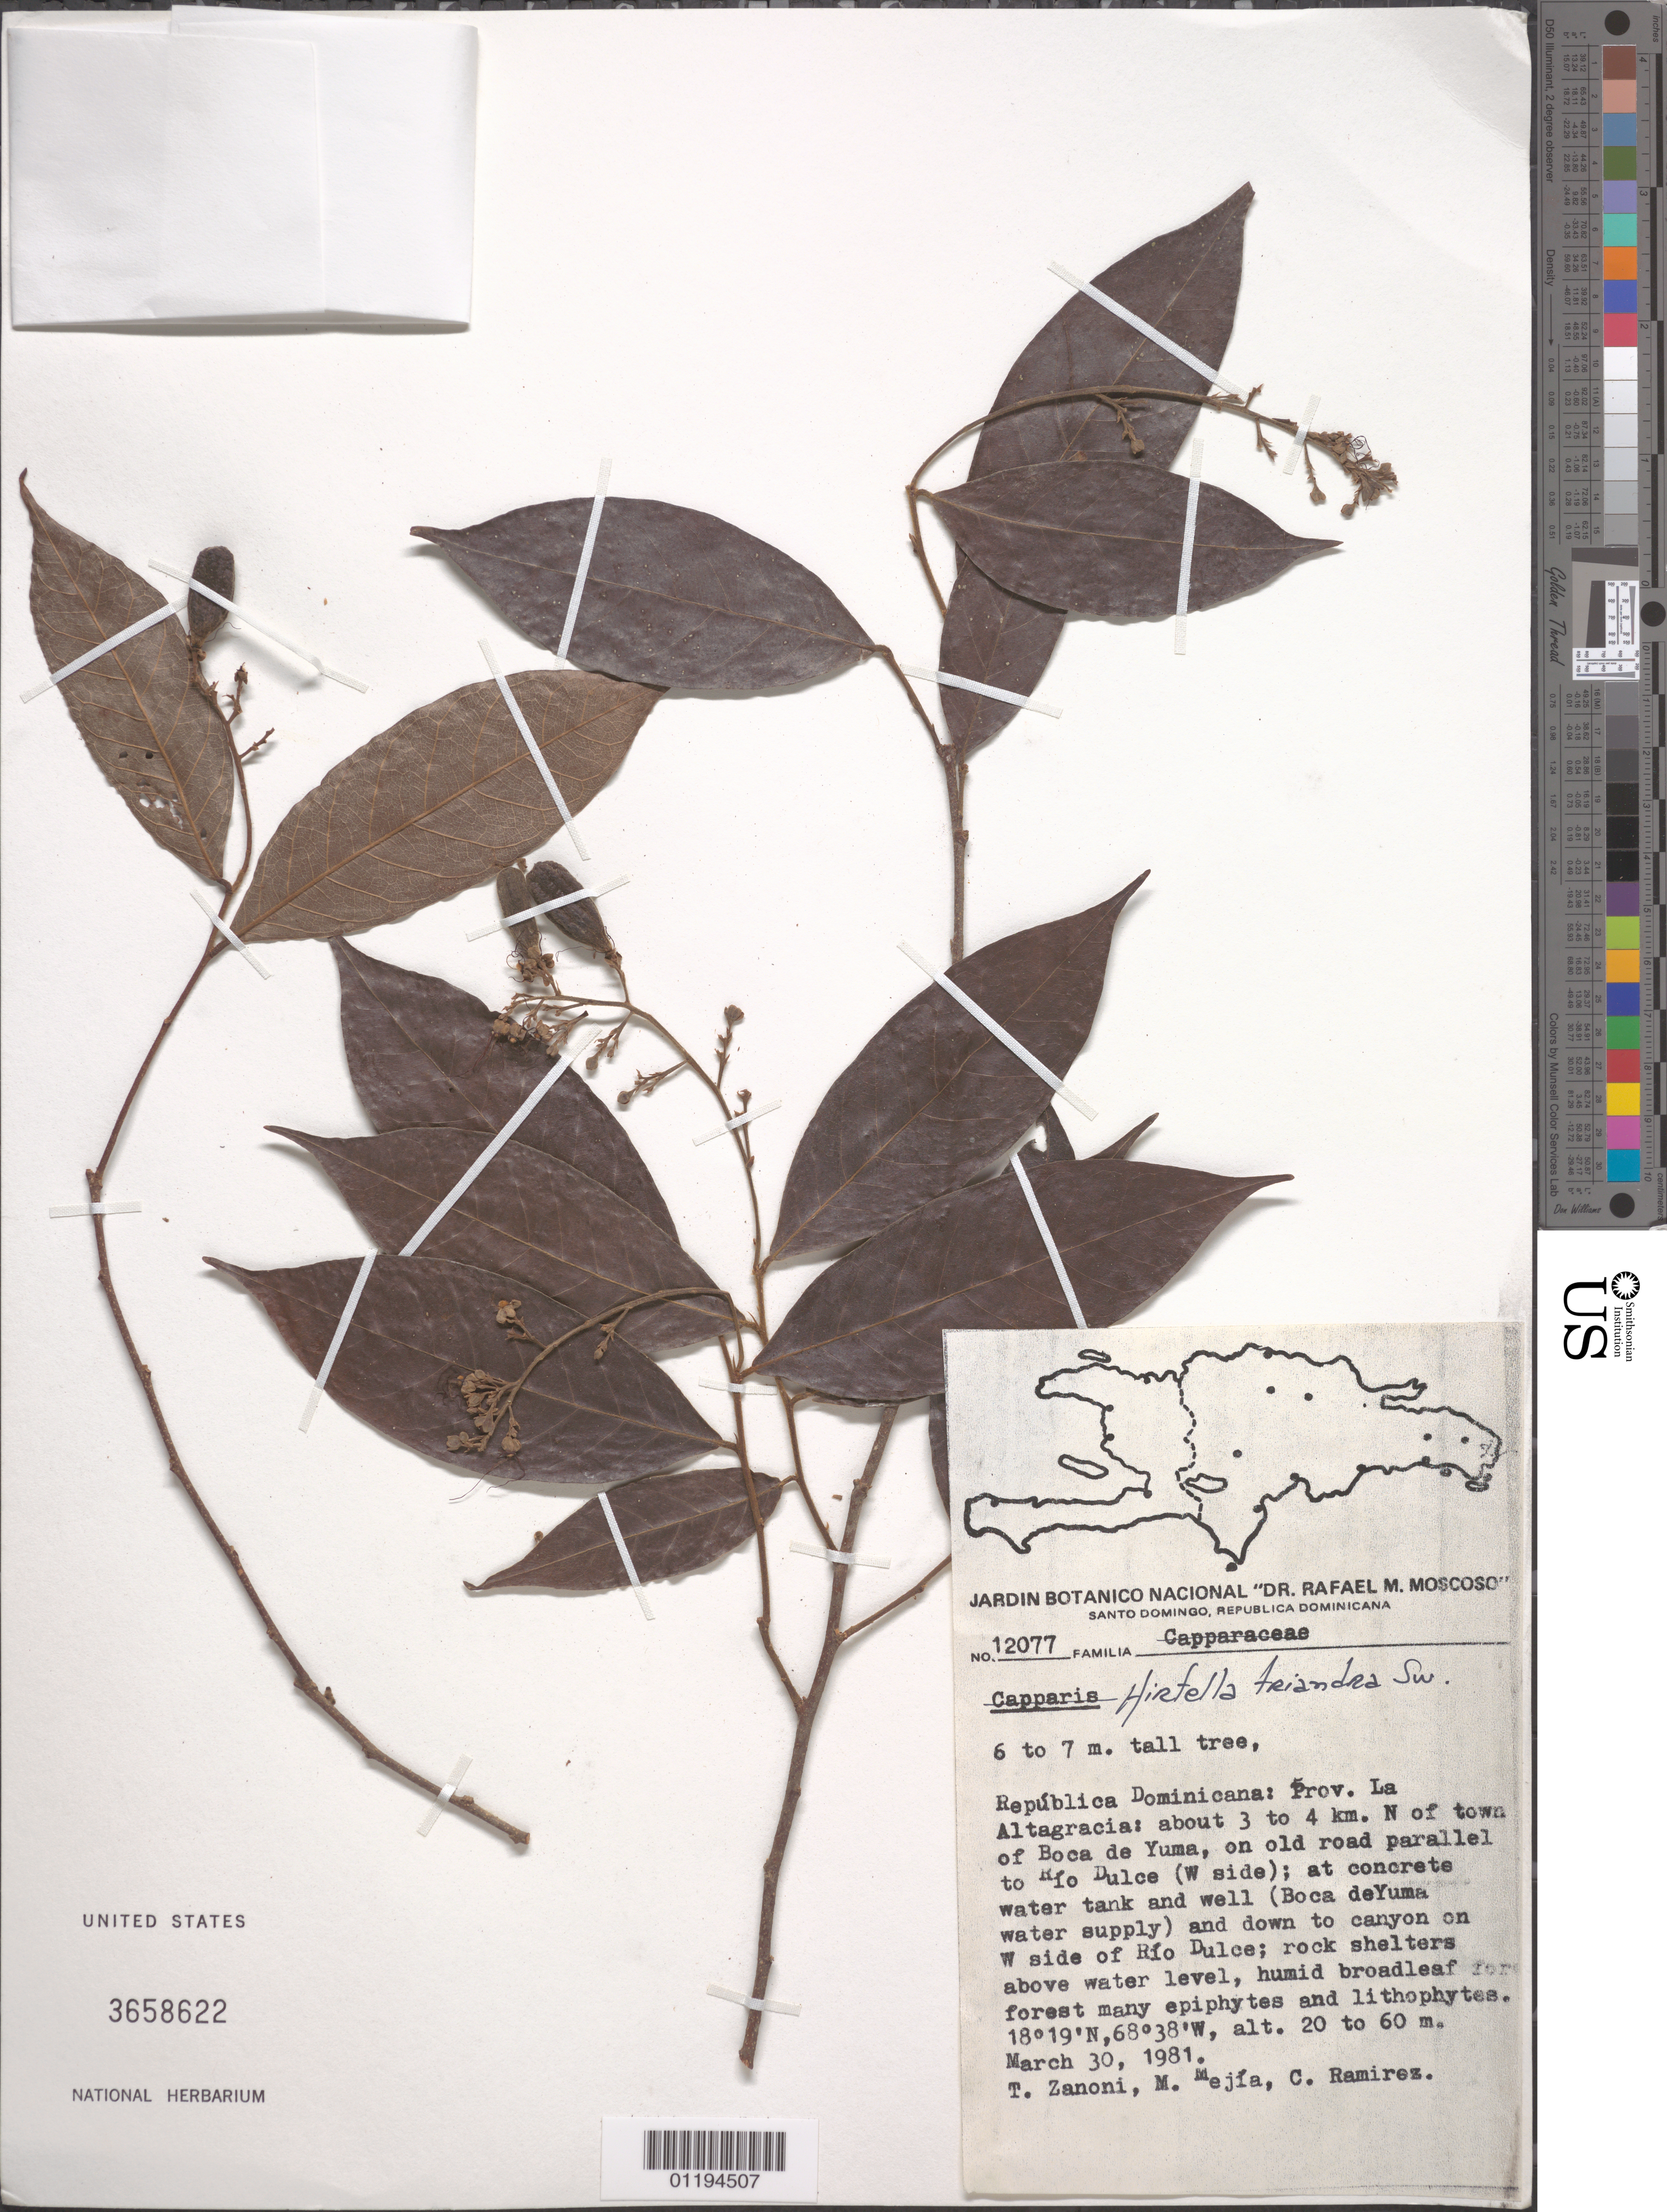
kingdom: Plantae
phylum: Tracheophyta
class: Magnoliopsida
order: Malpighiales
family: Chrysobalanaceae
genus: Hirtella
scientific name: Hirtella triandra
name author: Sw.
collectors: T. A. Zanoni, M. Mejia & C. Ramirez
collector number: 12077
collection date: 1981-03-30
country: Dominican Republic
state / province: La Altagracia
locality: N of town of Boco de Yuma, W side of Rio Dulce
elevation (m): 20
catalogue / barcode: US 3658622